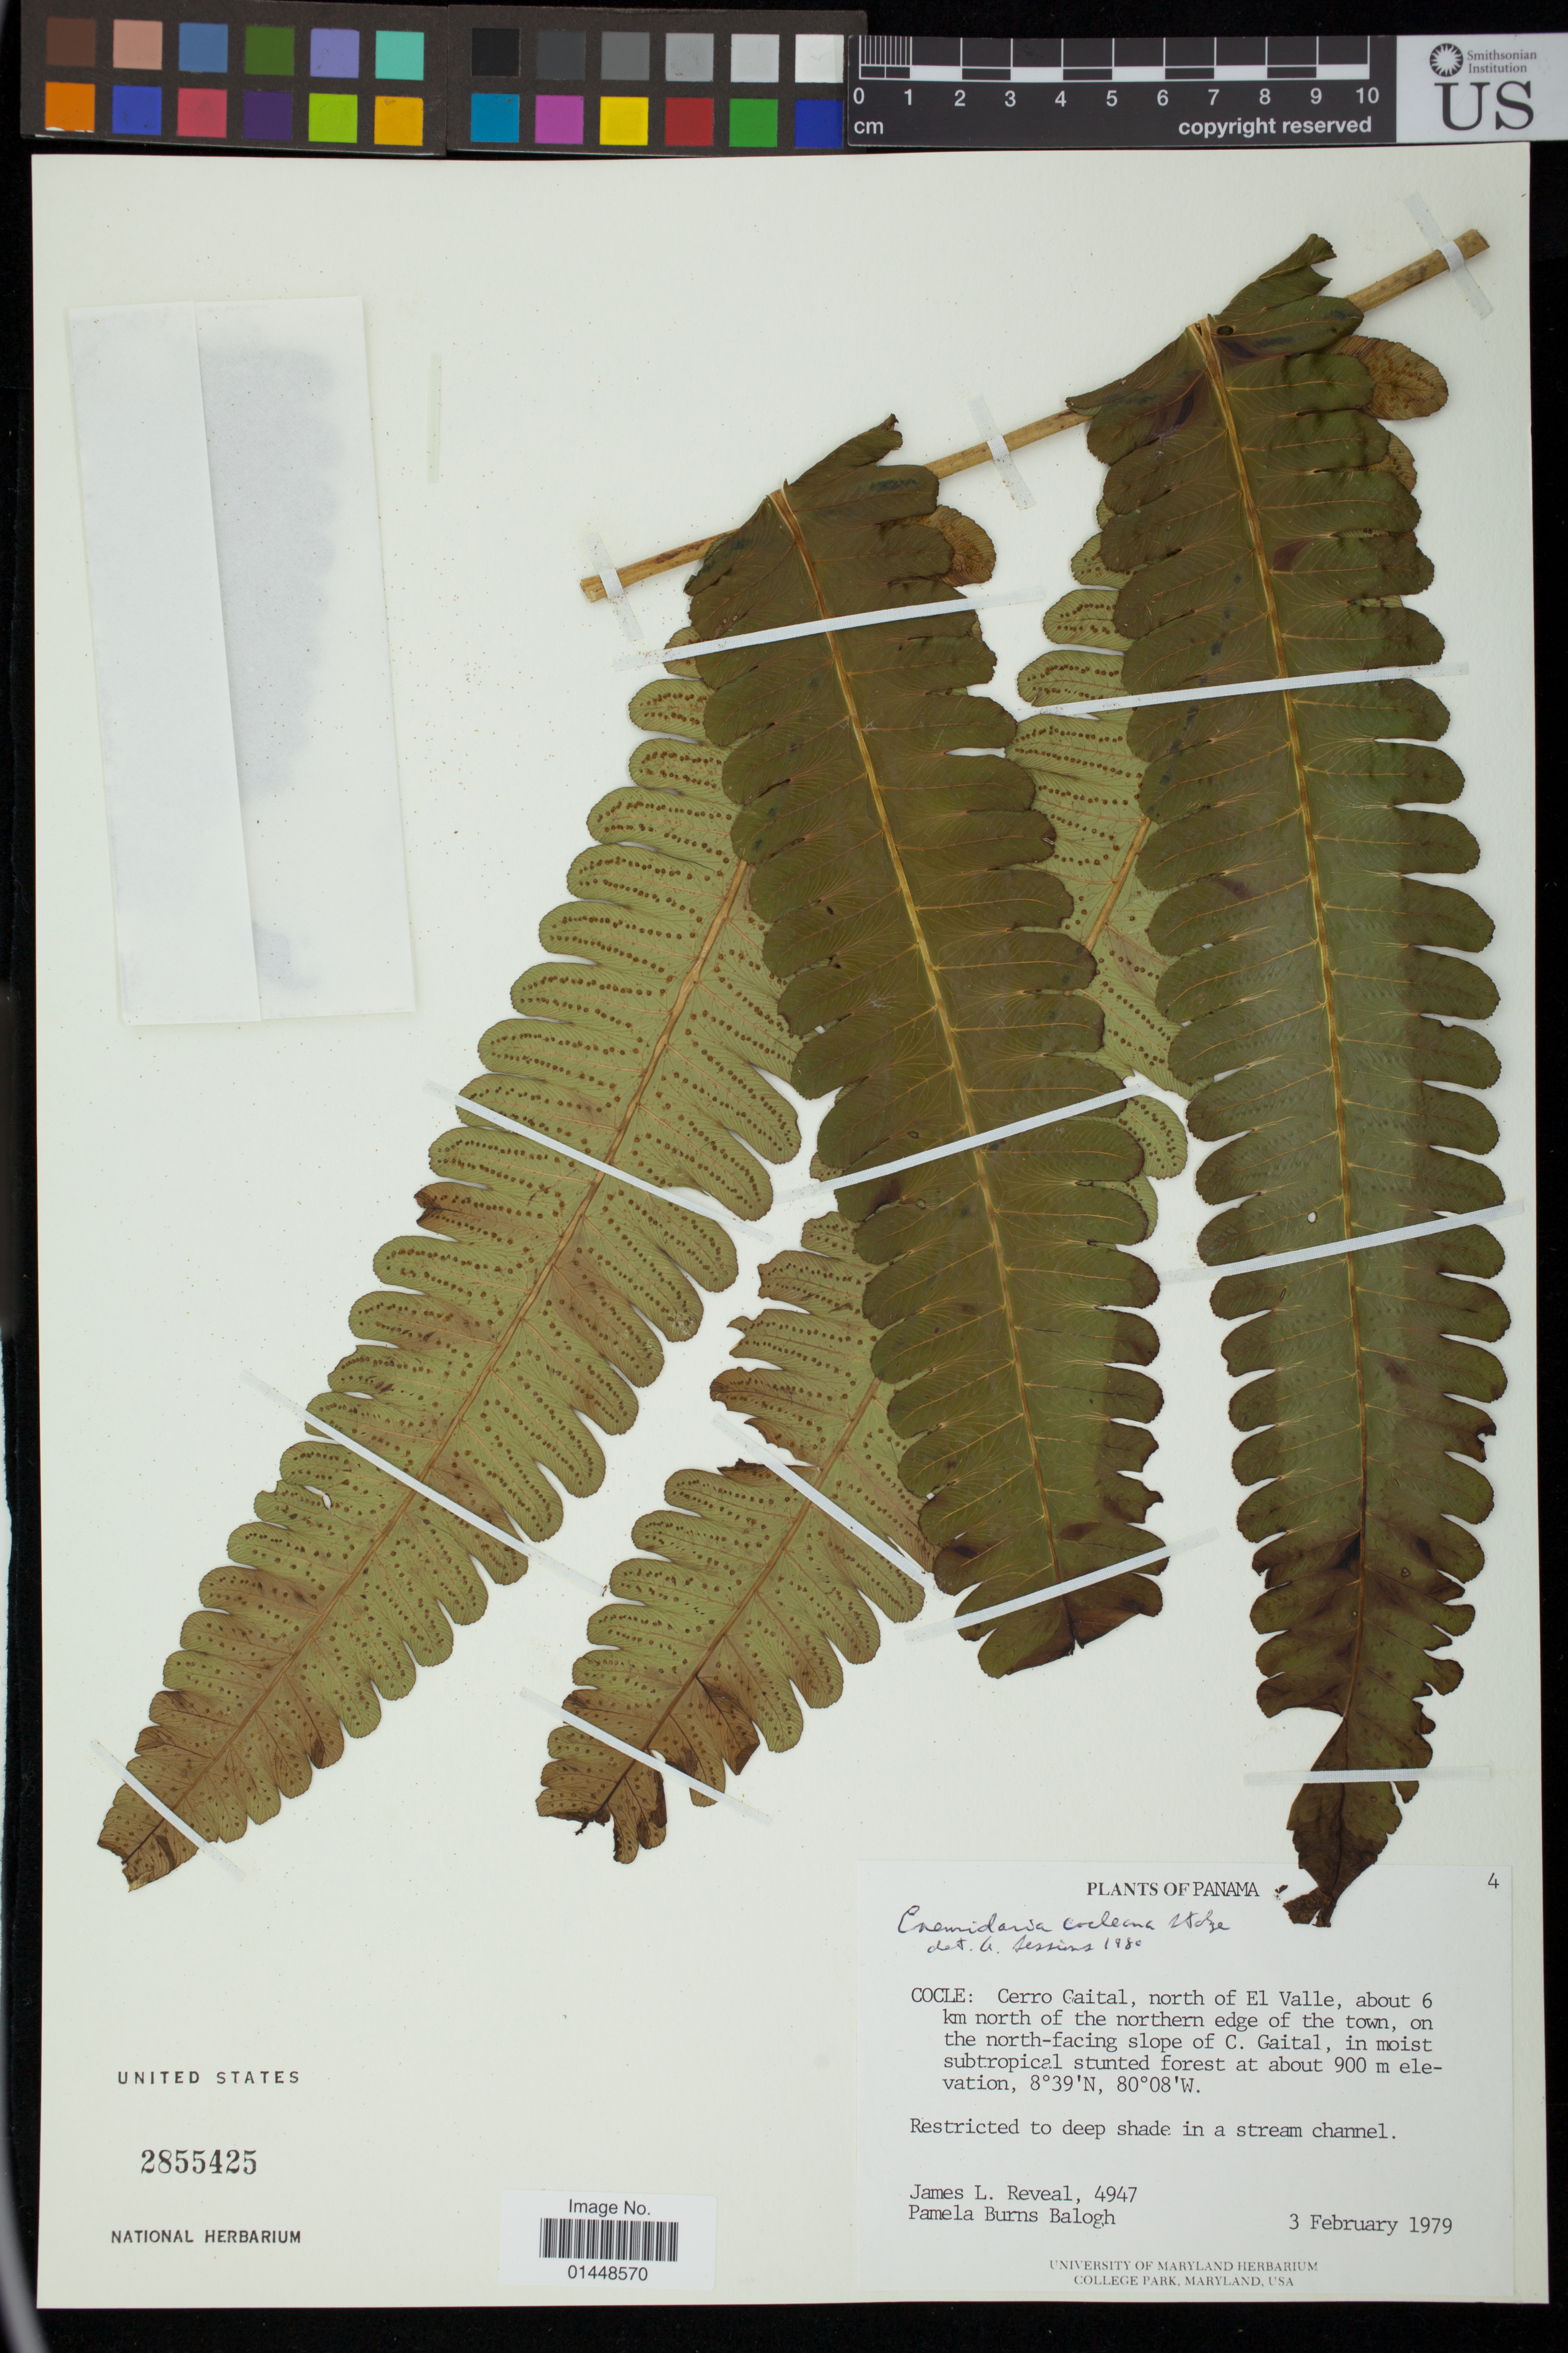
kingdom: Plantae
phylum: Tracheophyta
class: Polypodiopsida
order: Cyatheales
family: Cyatheaceae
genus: Cnemidaria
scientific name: Cnemidaria cocleana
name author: Stolze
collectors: J. L. Reveal & P. Burns-Balogh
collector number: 4947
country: Panama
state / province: Coclé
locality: Cerro Gaital, N of El Valle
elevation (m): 900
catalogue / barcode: US 2855425